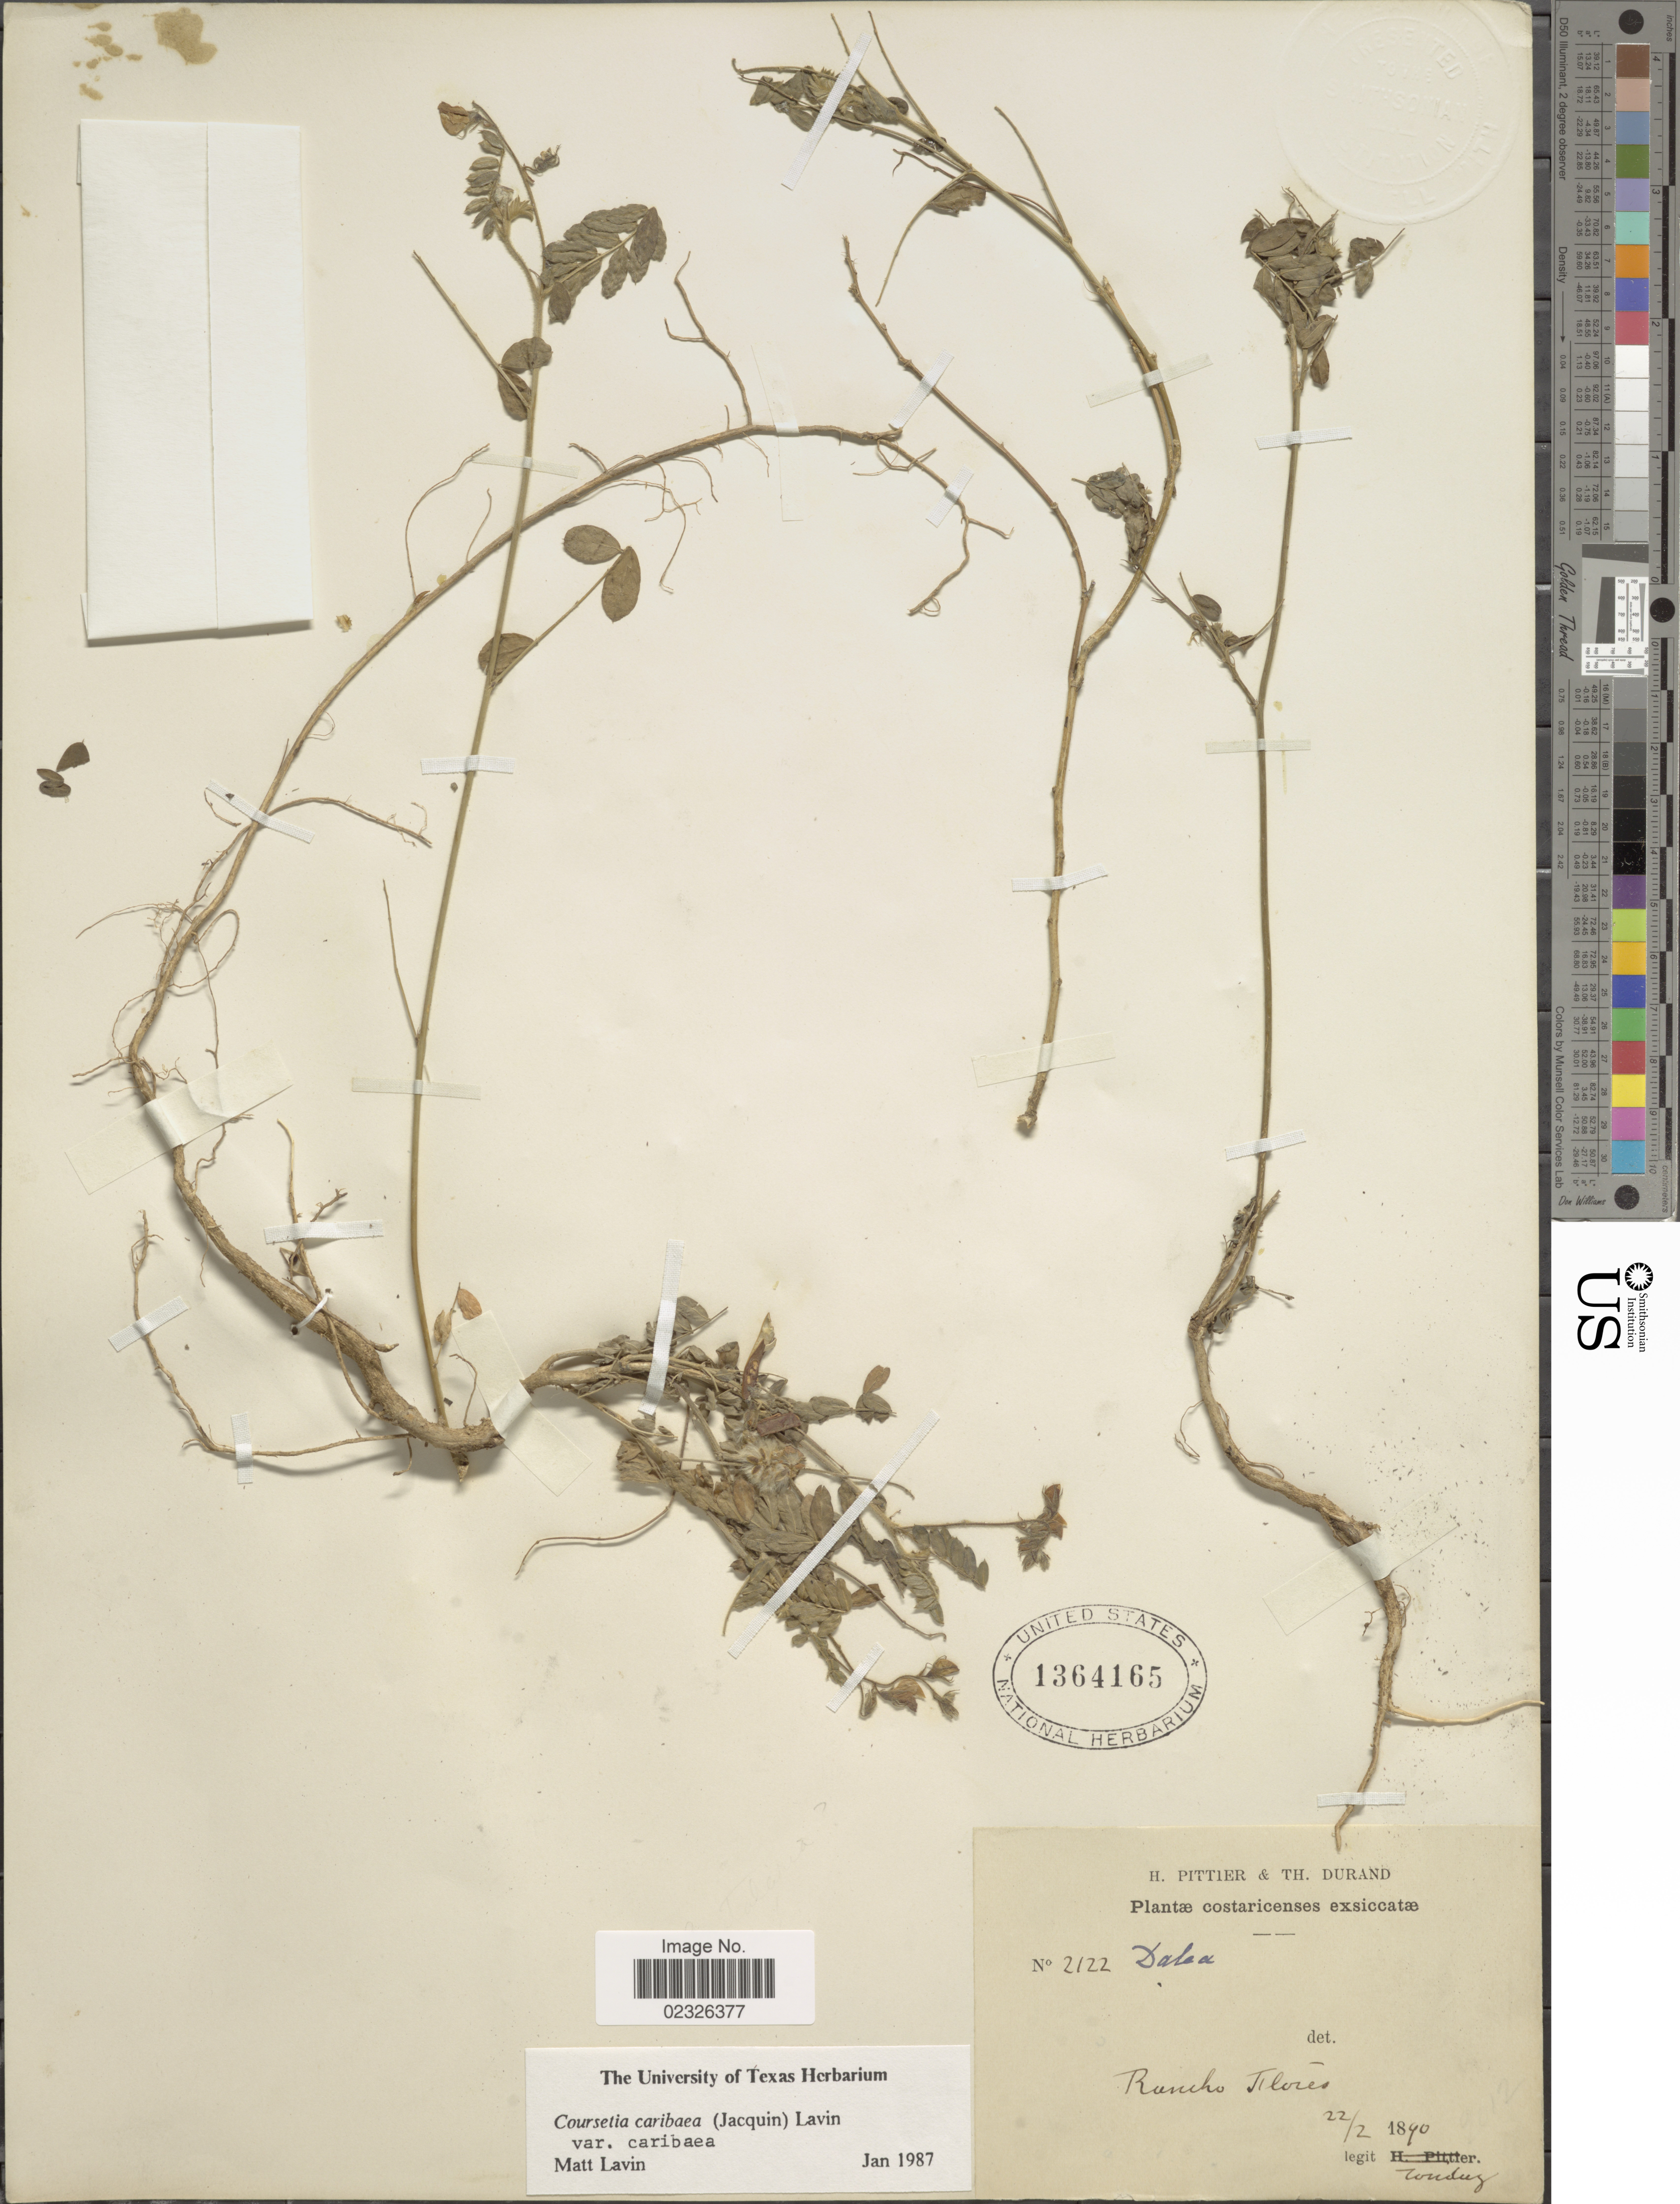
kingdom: Plantae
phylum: Tracheophyta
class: Magnoliopsida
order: Fabales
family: Fabaceae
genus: Coursetia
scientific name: Coursetia caribaea var. caribaea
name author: (Jacq.) Lavin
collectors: A. Tonduz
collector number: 2122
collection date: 1890-02-22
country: Costa Rica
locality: Costaricenses. Rancho Flores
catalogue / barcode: US 1364165